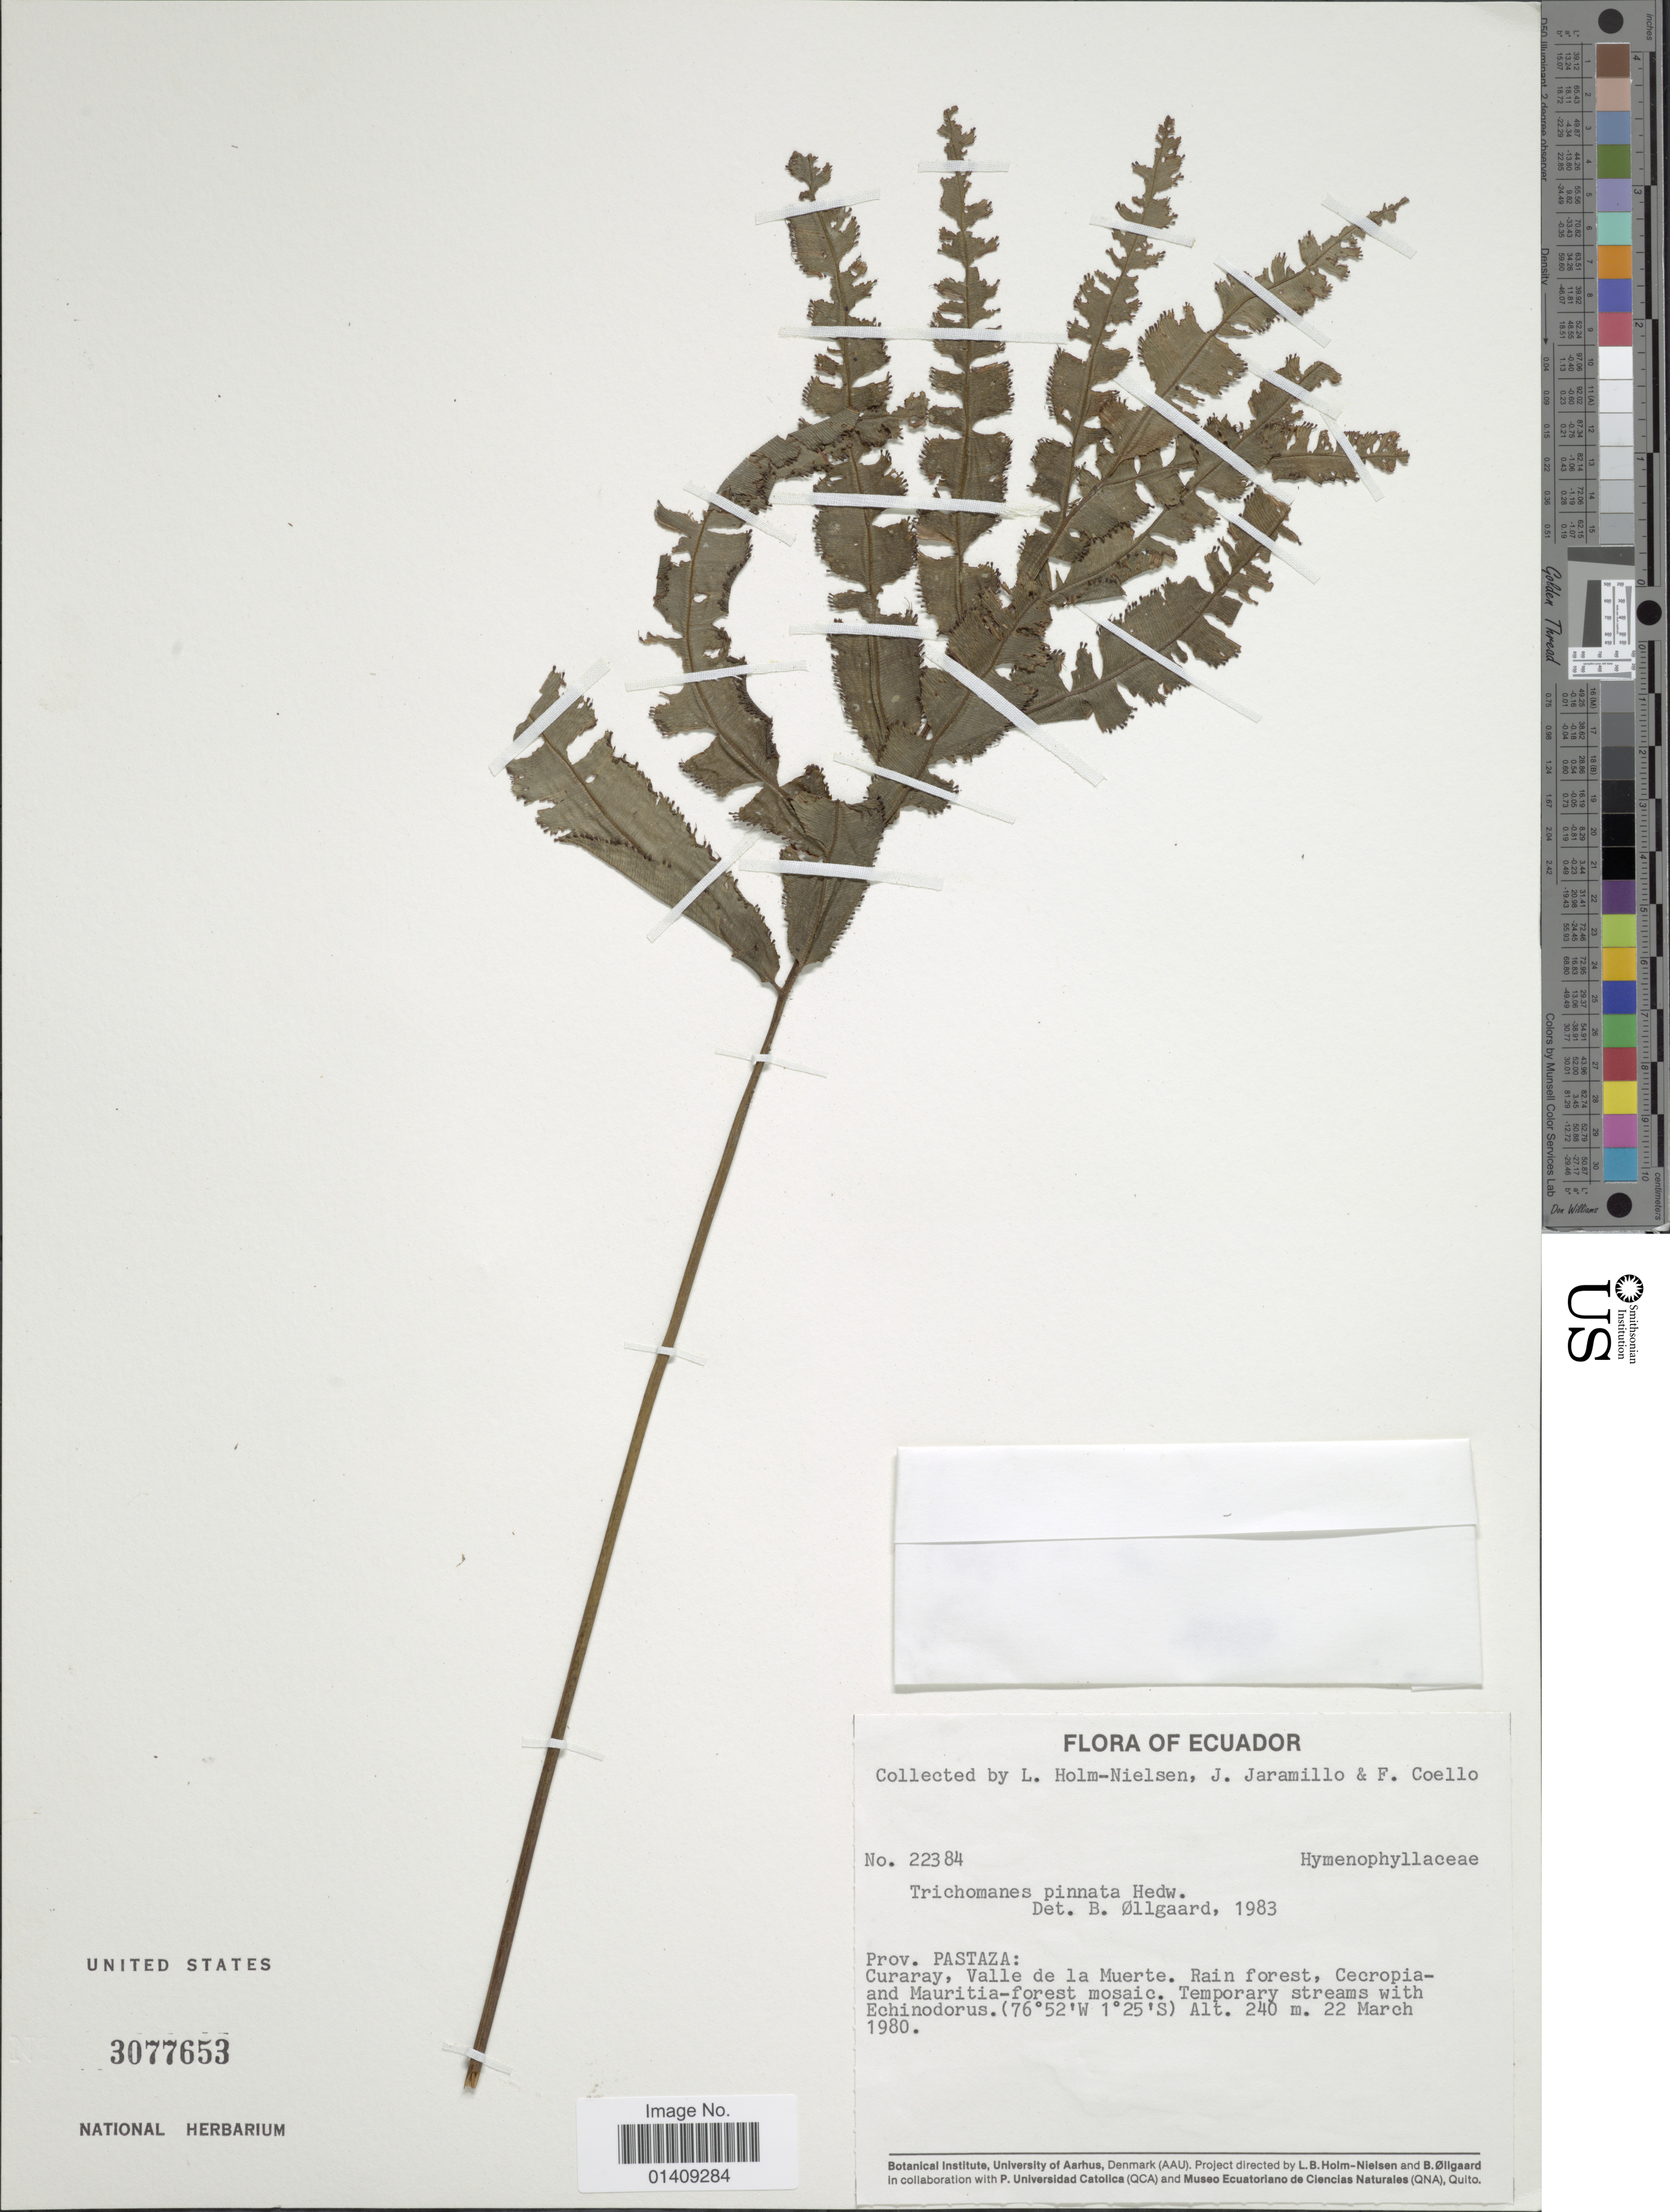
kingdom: Plantae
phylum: Tracheophyta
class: Polypodiopsida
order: Hymenophyllales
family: Hymenophyllaceae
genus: Trichomanes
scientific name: Trichomanes pinnatum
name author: Hedw.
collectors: L. B. Holm-Nielsen, J. Jaramillo & F. Coello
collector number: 22384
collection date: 1980-03-22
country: Ecuador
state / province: Pastaza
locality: Prov. Pastaza Curaray Valle de la Muerte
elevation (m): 240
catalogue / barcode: US 3077653